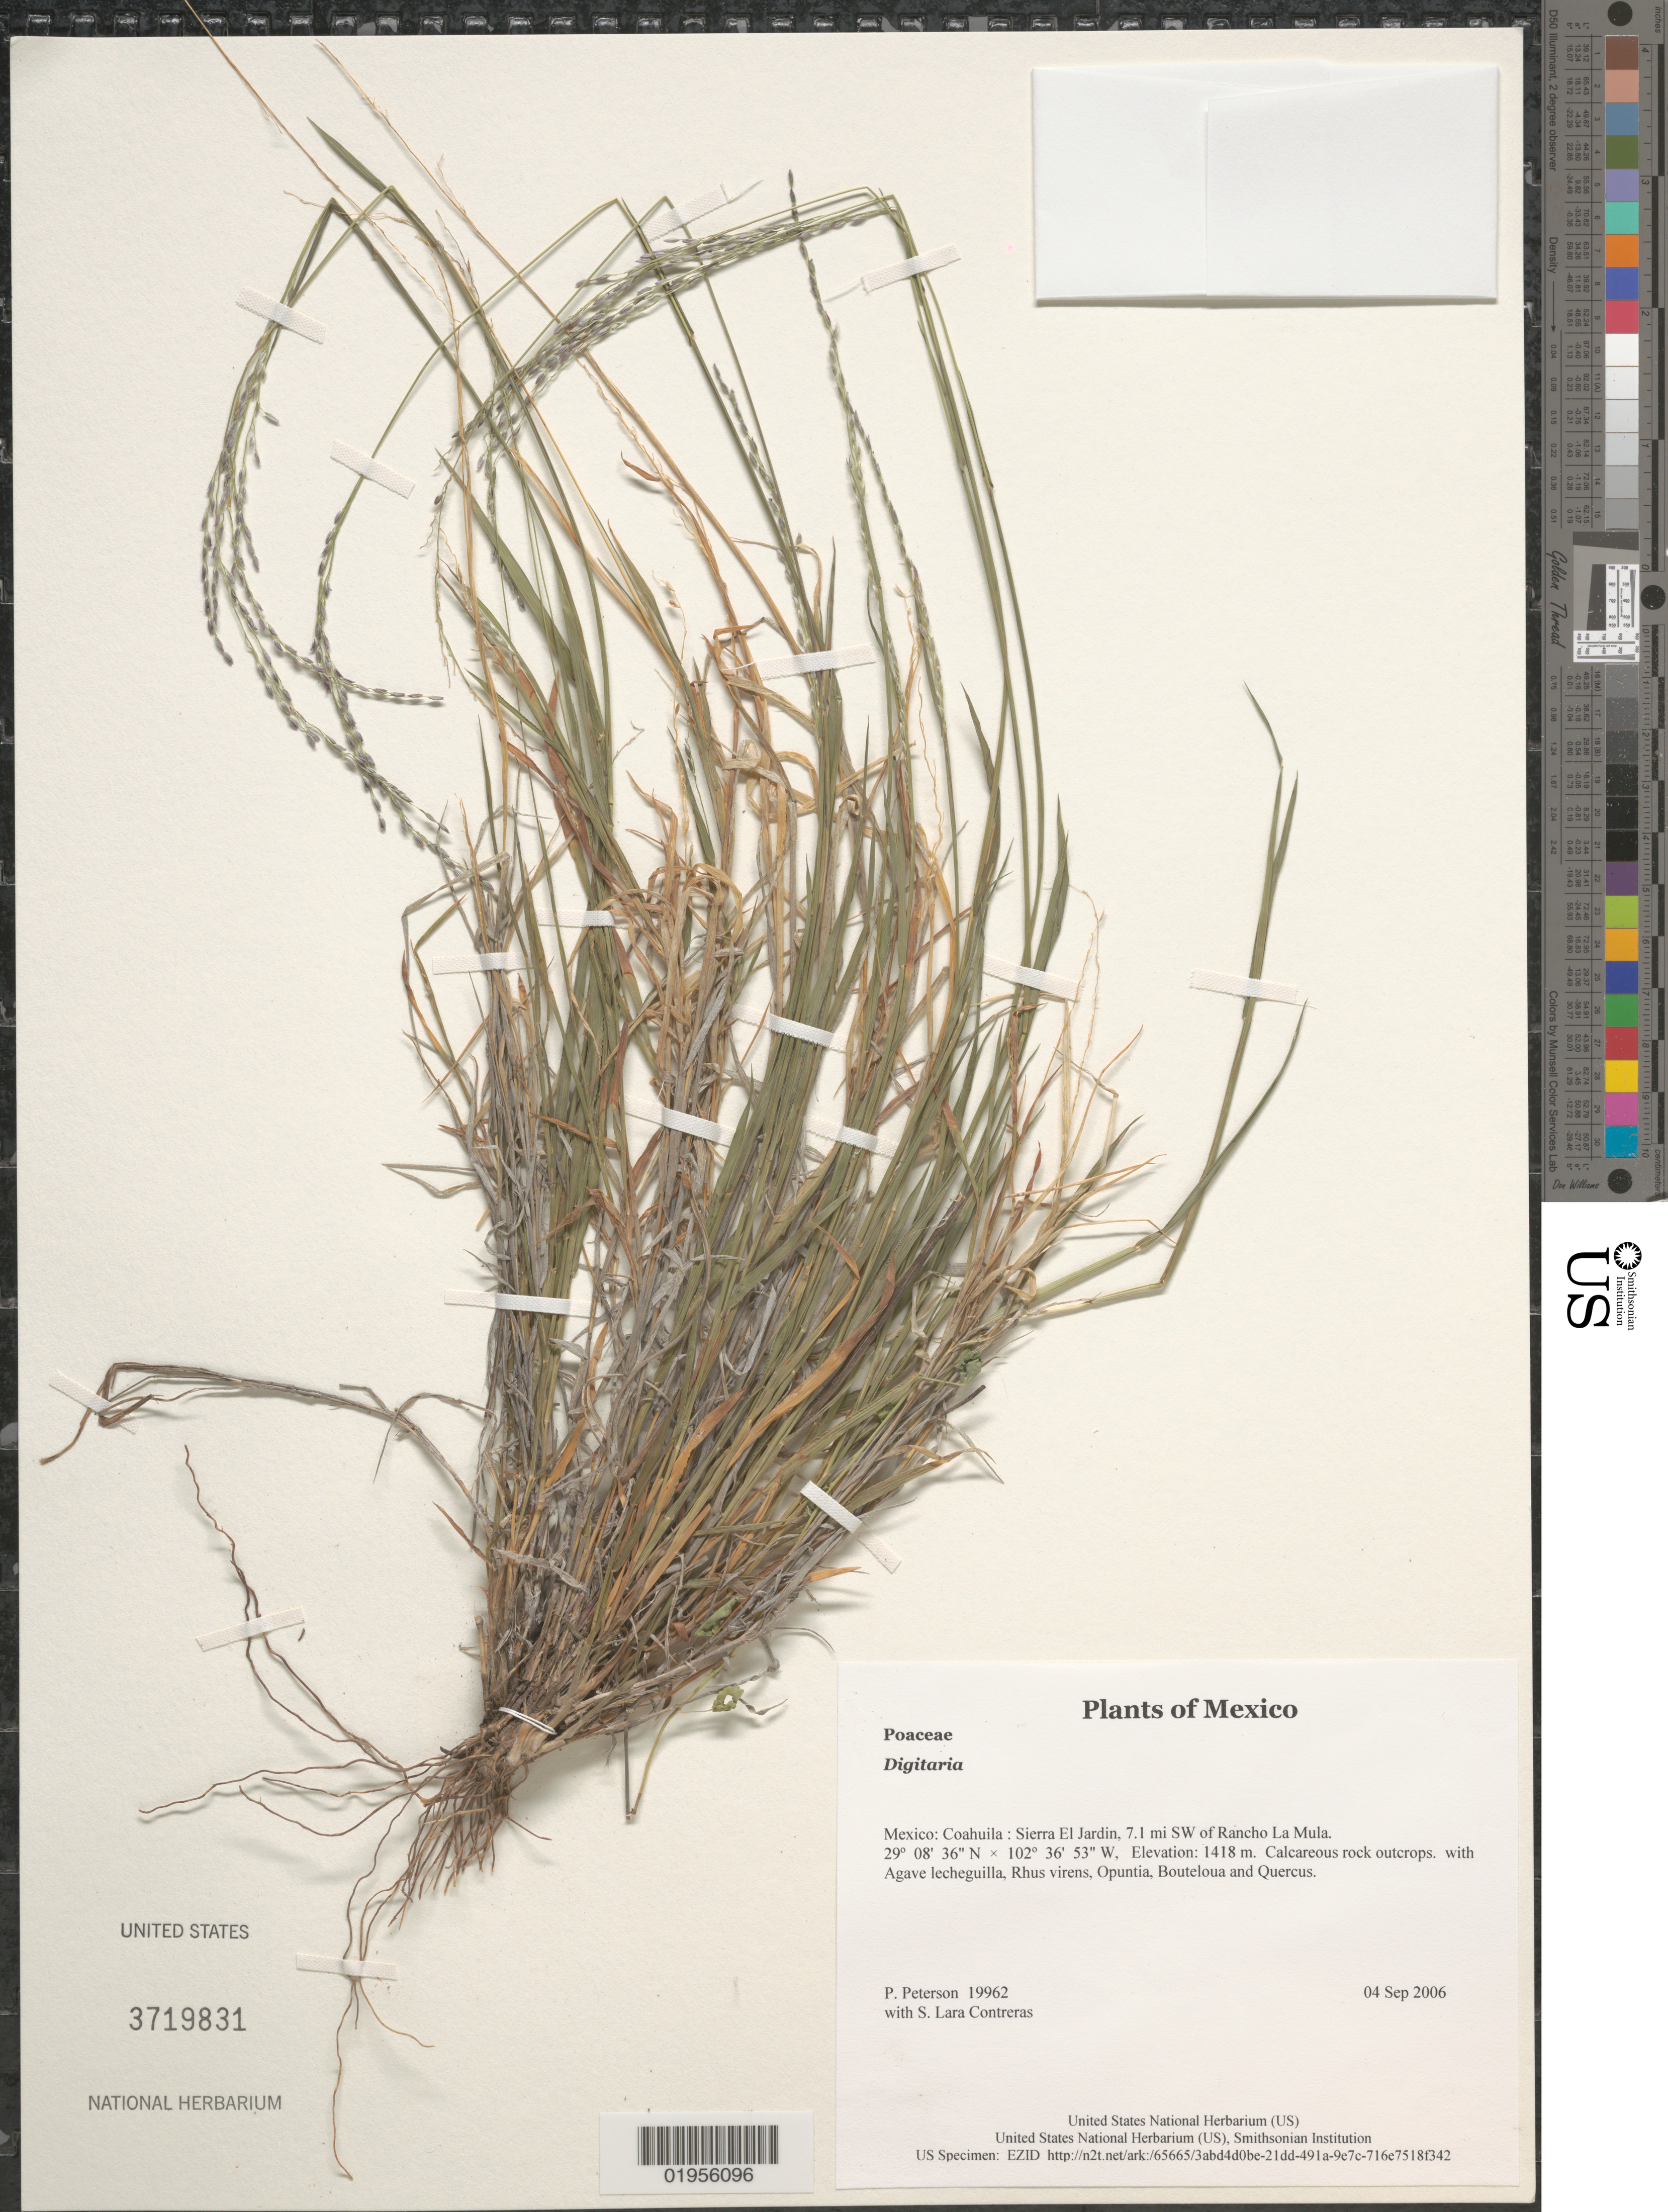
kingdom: Plantae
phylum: Tracheophyta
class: Liliopsida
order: Poales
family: Poaceae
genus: Digitaria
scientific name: Digitaria sp.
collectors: P. M. Peterson & S. Lara Contreras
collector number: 19962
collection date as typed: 04 Sep 2006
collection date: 2006-09-04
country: Mexico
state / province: Coahuila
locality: Sierra El Jardin, 7.1 mi SW of Rancho La Mula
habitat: Calcareous rock outcrops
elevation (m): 1418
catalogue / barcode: US 3719831